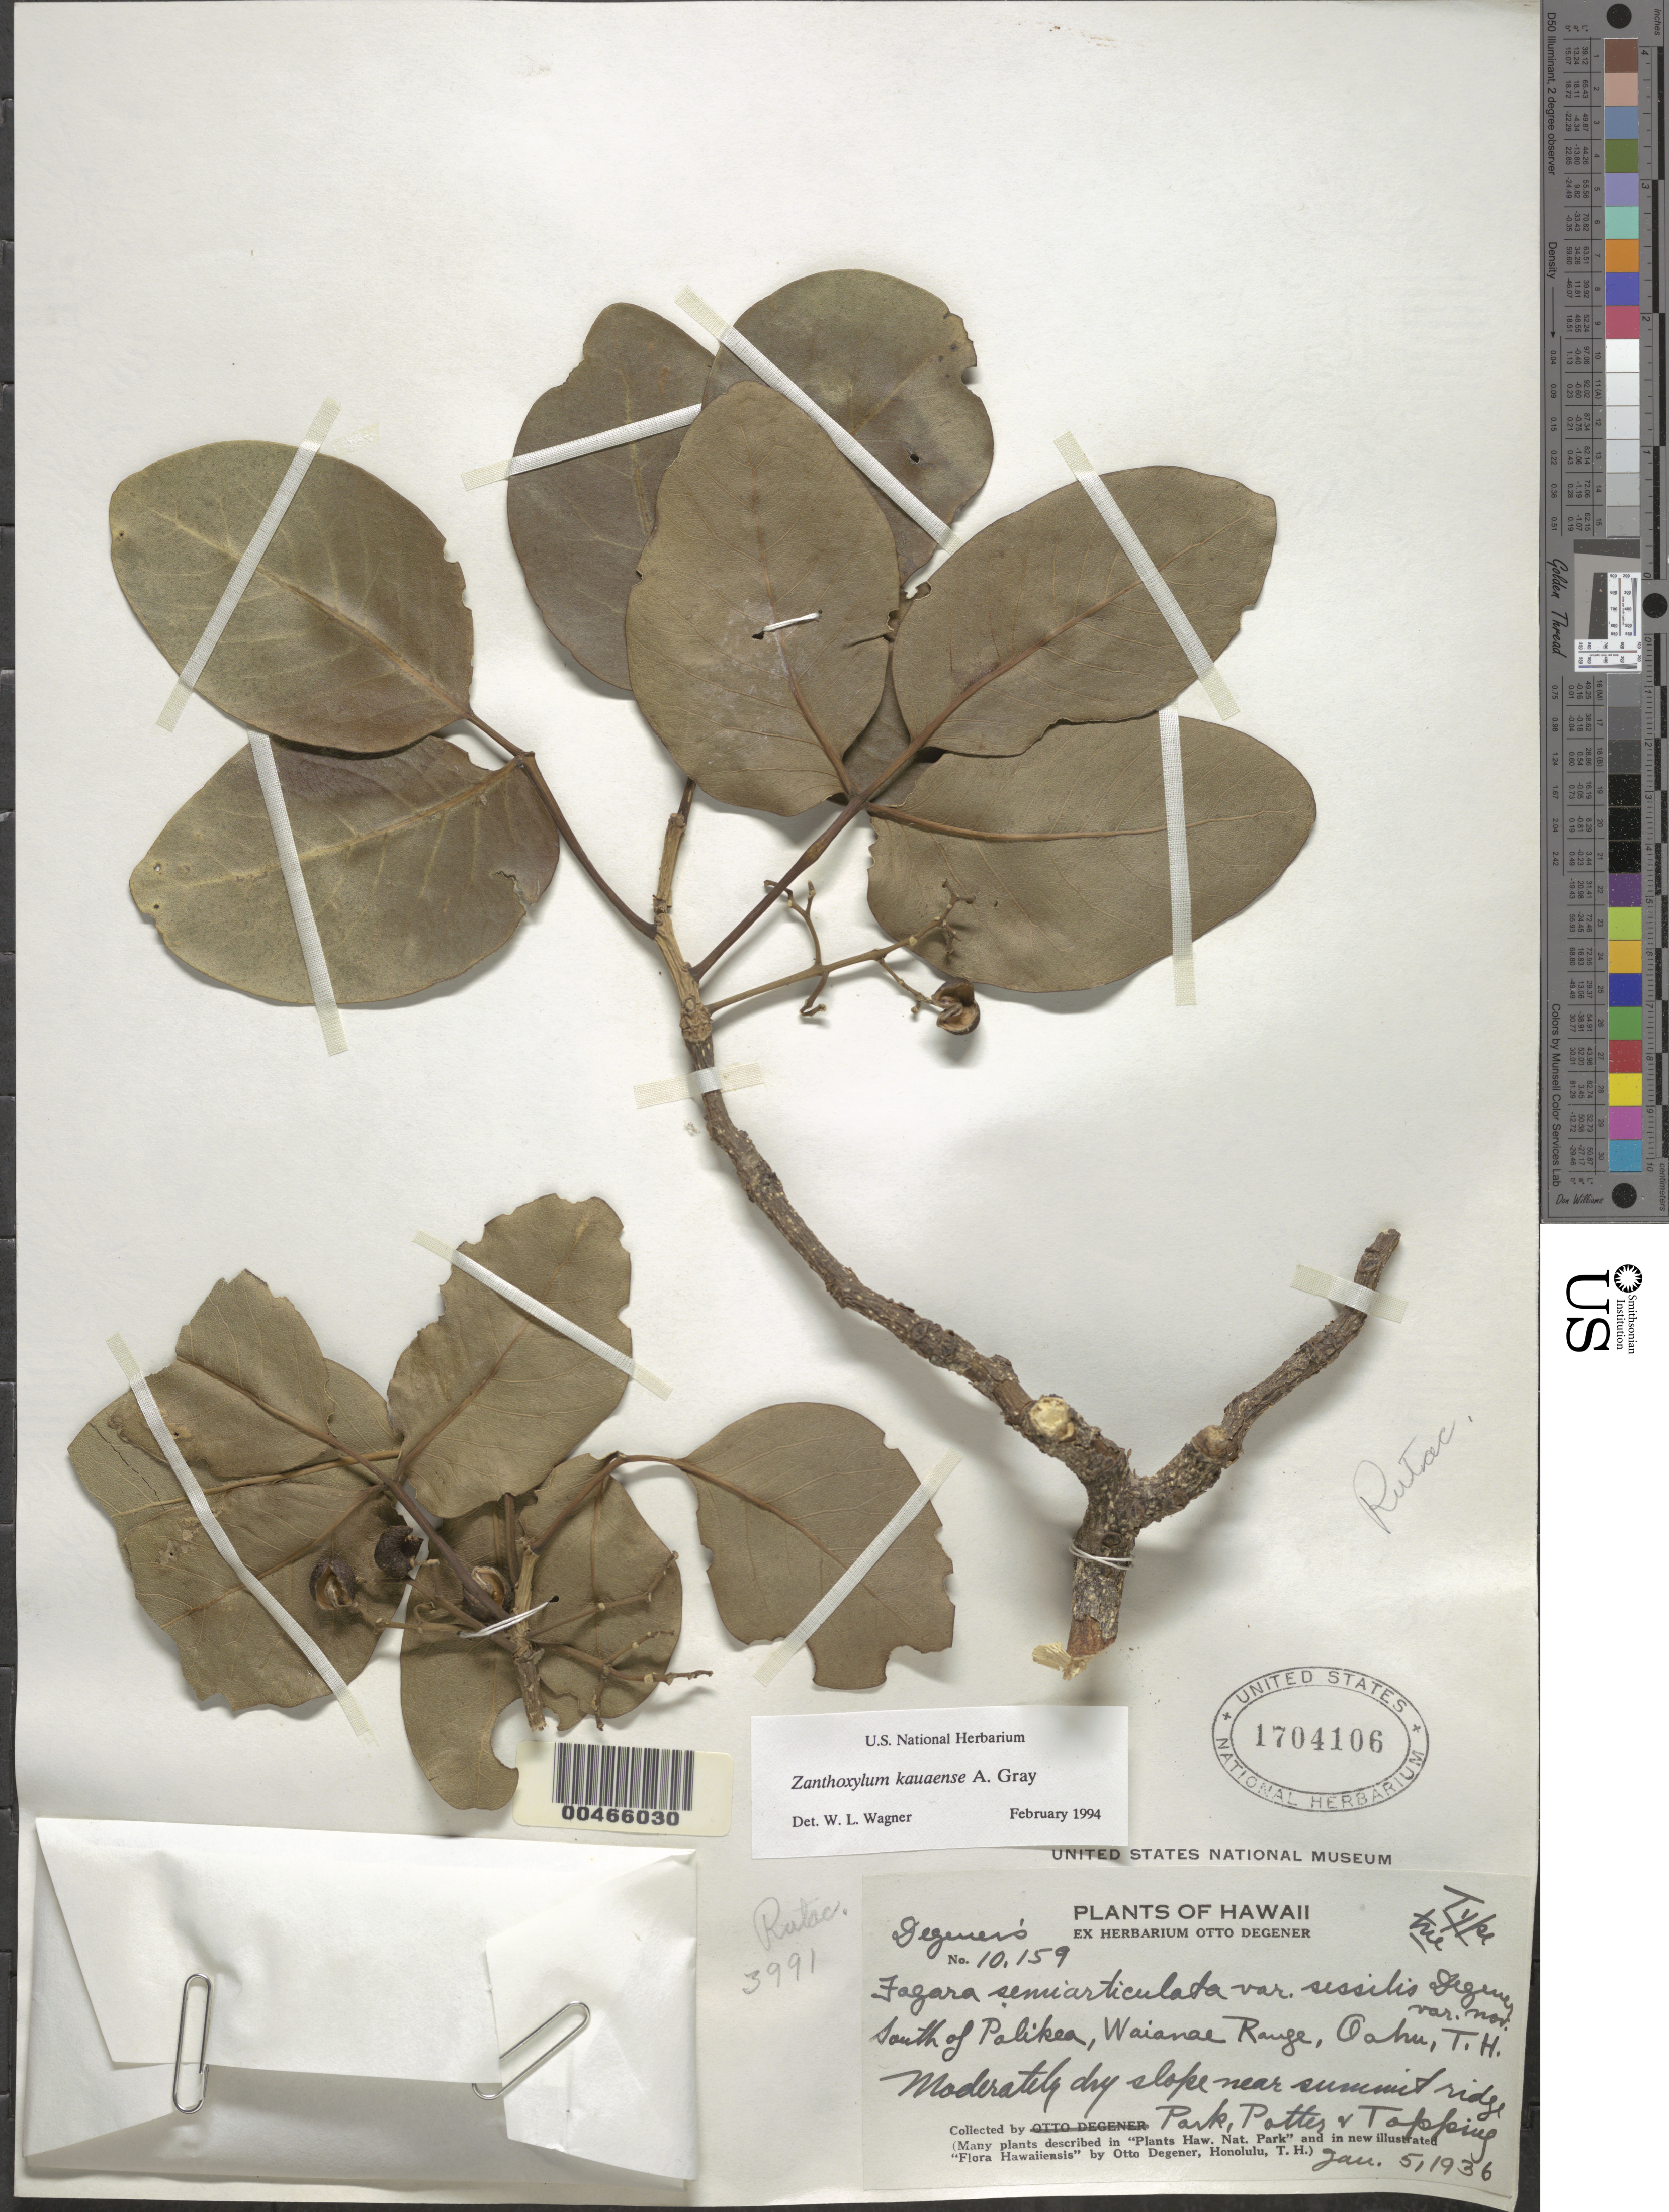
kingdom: Plantae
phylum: Tracheophyta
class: Magnoliopsida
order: Sapindales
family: Rutaceae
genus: Zanthoxylum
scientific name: Zanthoxylum kauaense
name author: A. Gray in Wilkes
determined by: Wagner, W. L., (BOT), Smithsonian Institution - National Museum of Natural History (UNITED STATES)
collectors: K. Park, Potter & D. L. Topping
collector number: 10159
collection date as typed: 5 Jan 1936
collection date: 1936-01-05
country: United States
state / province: Hawaii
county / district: Honolulu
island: Oahu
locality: S of Palikea, Waianae Range, near summit ridge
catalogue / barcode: US 1704106